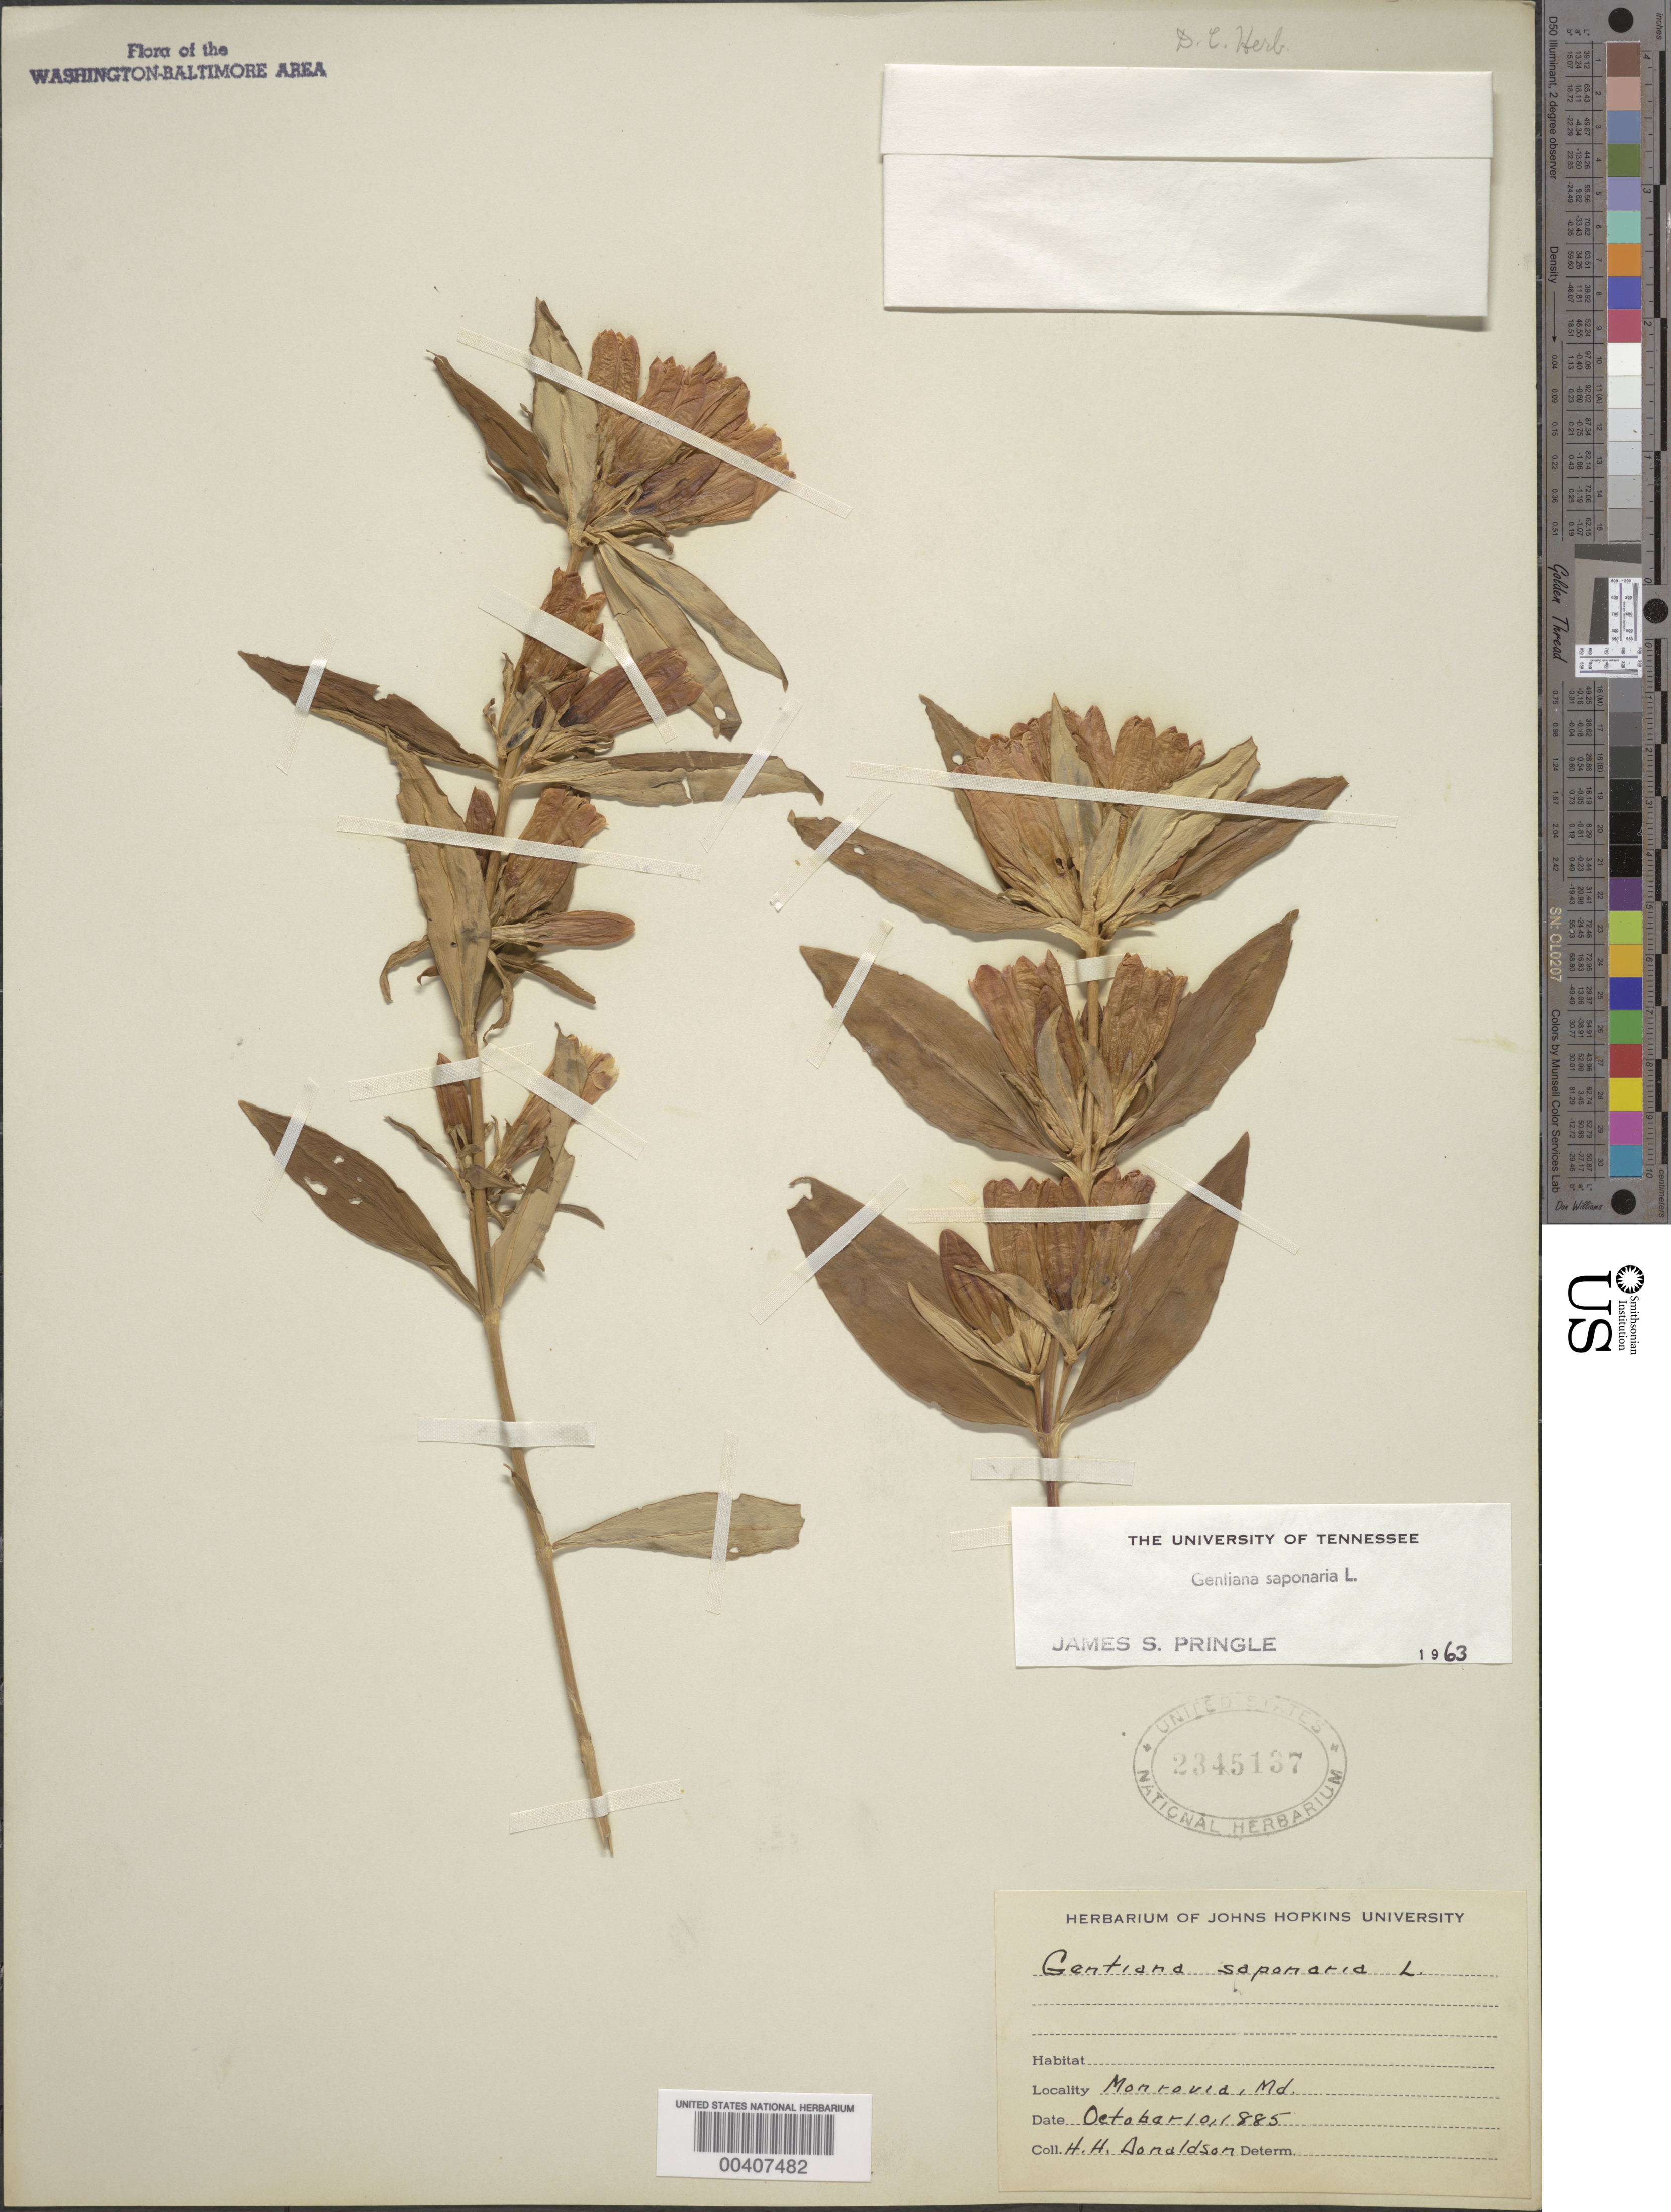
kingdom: Plantae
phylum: Tracheophyta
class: Magnoliopsida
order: Gentianales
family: Gentianaceae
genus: Gentiana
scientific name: Gentiana saponaria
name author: L.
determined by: Pringle, J. S.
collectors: H. Donaldson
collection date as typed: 10 Oct 1885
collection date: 1885-10-10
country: United States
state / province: Maryland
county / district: Frederick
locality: Monrovia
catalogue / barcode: US 2345137